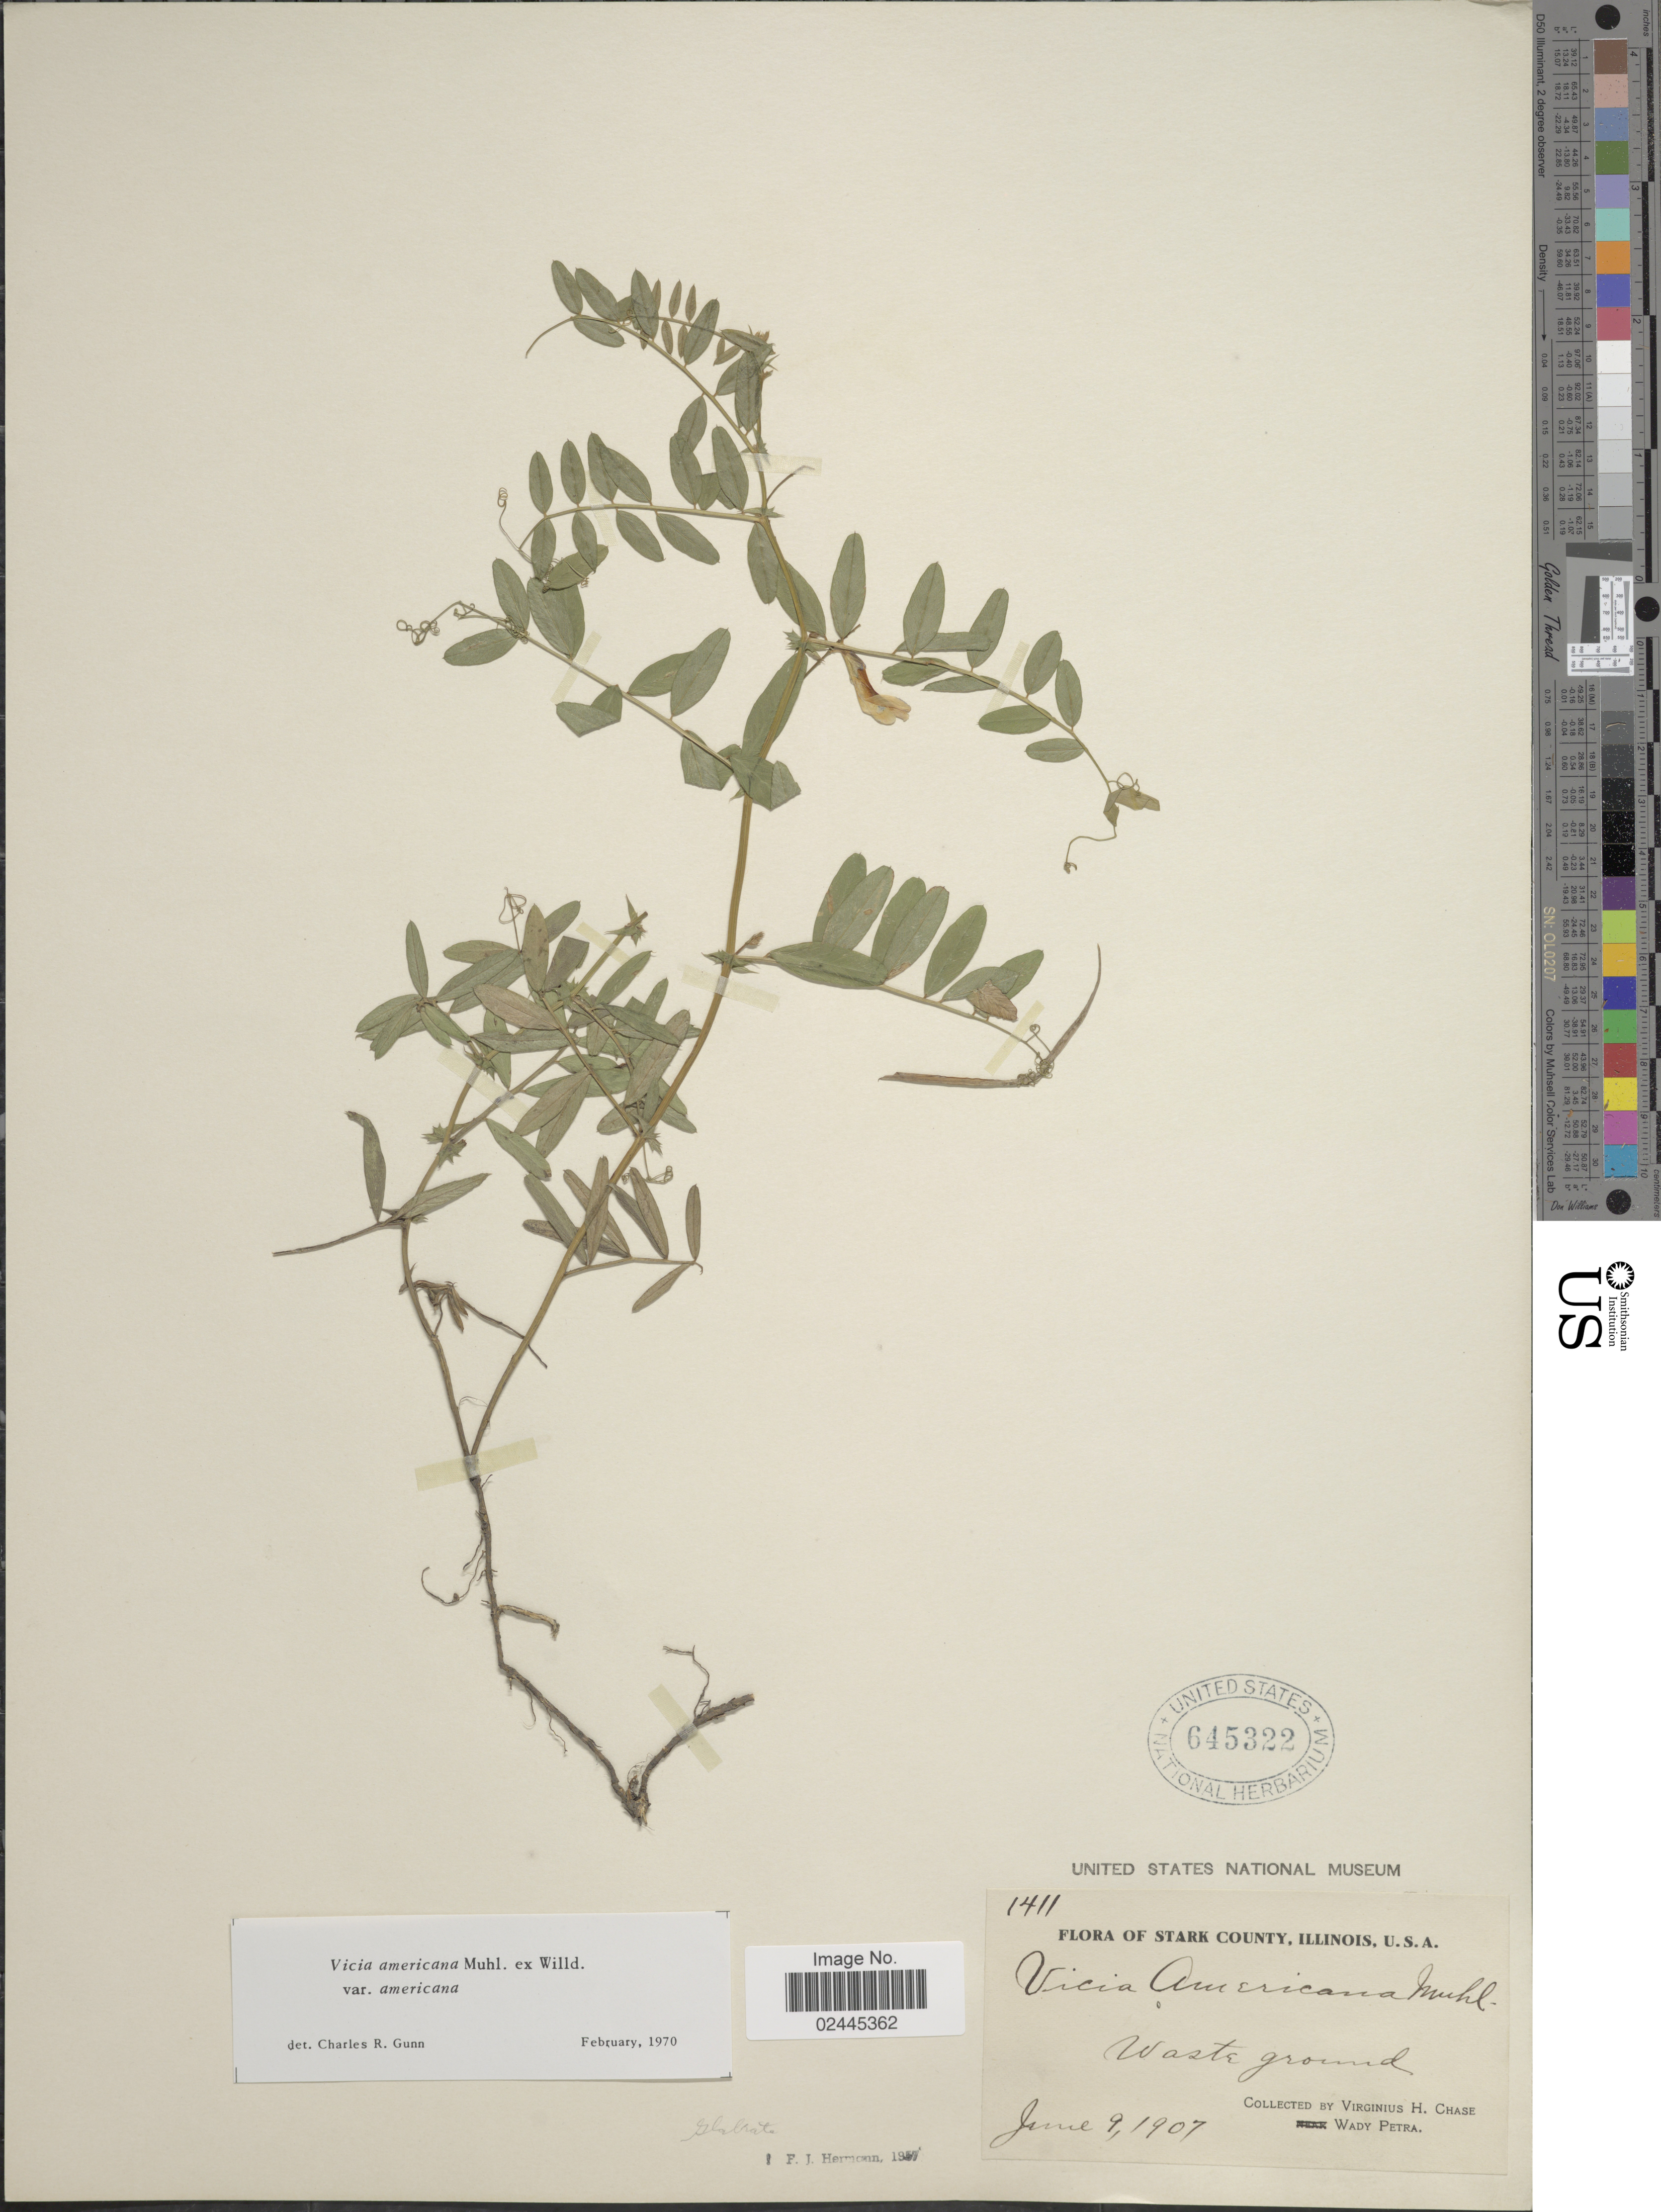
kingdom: Plantae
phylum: Tracheophyta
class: Magnoliopsida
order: Fabales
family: Fabaceae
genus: Vicia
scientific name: Vicia americana var. americana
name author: Muhl. ex Willd.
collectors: V. H. Chase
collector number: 1411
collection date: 1907-06-09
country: United States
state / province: Illinois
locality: Stark County, Illinois. Waste ground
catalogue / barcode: US 645322